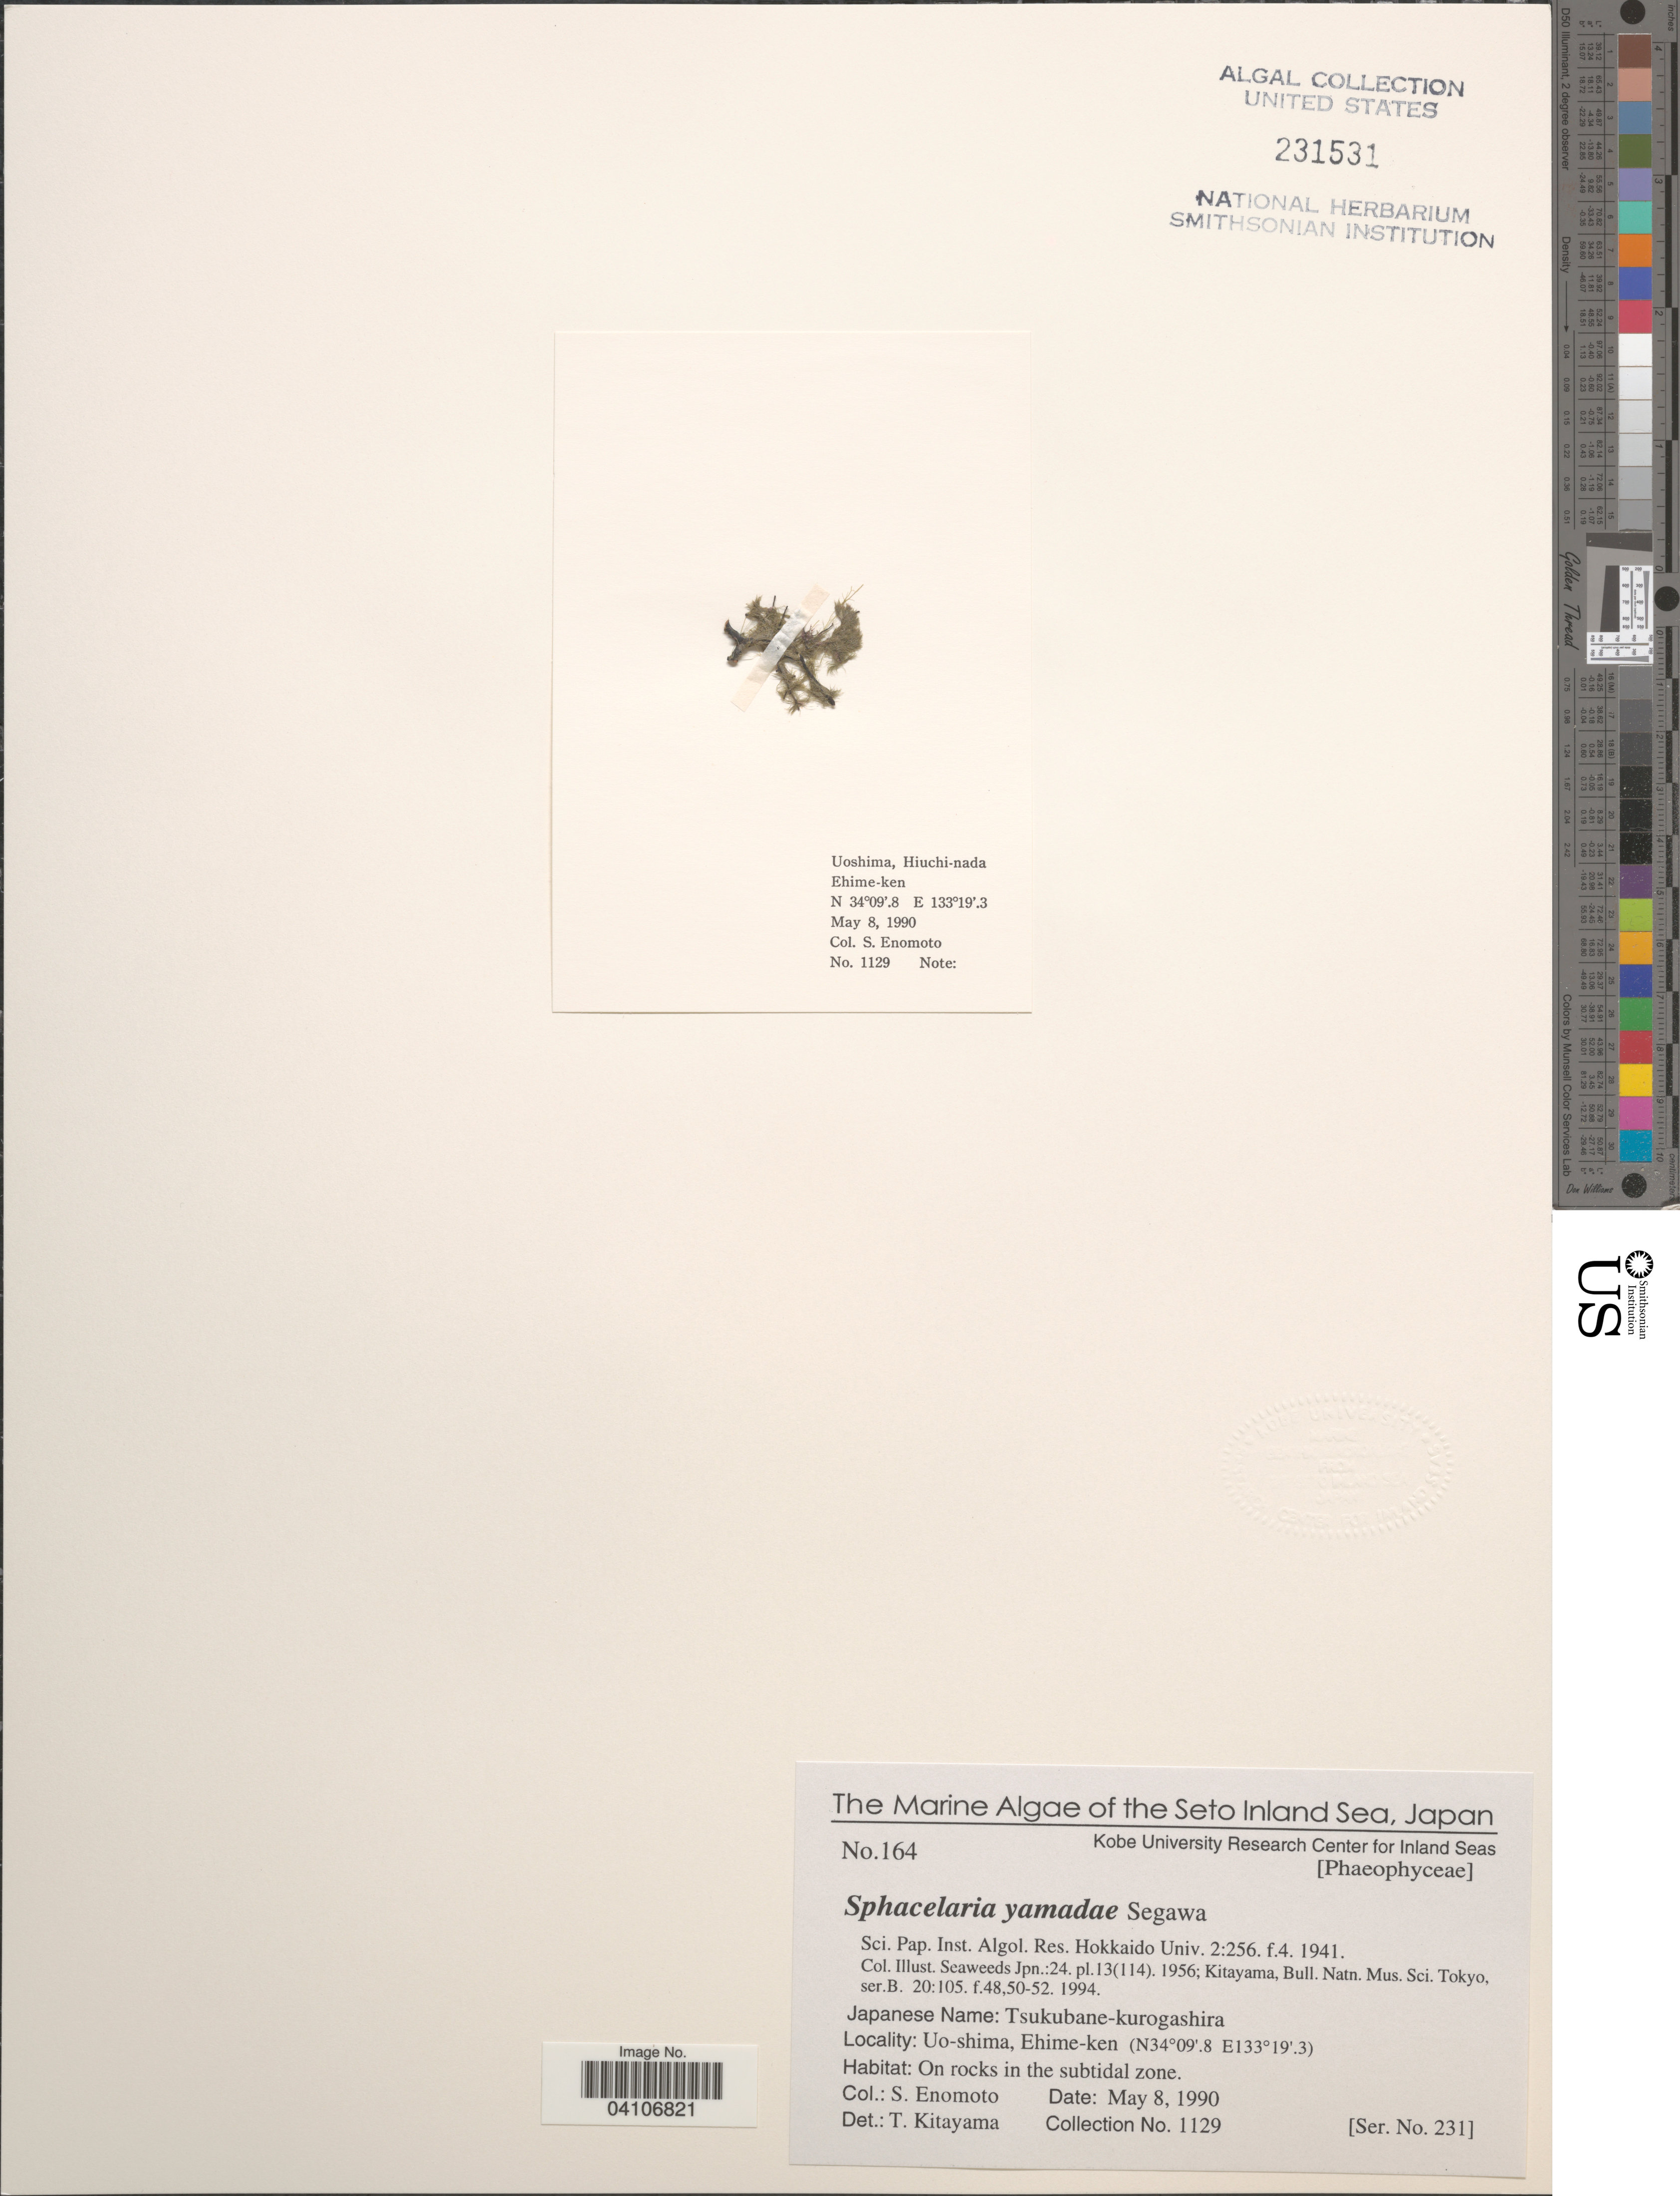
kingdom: Chromista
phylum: Ochrophyta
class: Phaeophyceae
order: Sphacelariales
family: Sphacelariaceae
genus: Sphacelaria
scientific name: Sphacelaria yamadae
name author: Segawa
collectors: S. Enomoto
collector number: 1129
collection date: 1990-05-08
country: Japan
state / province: Ehime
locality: The Seto Inland Sea. Uo-shima, Ehime-ken. On rocks in the subtidal zone.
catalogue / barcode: US 231531